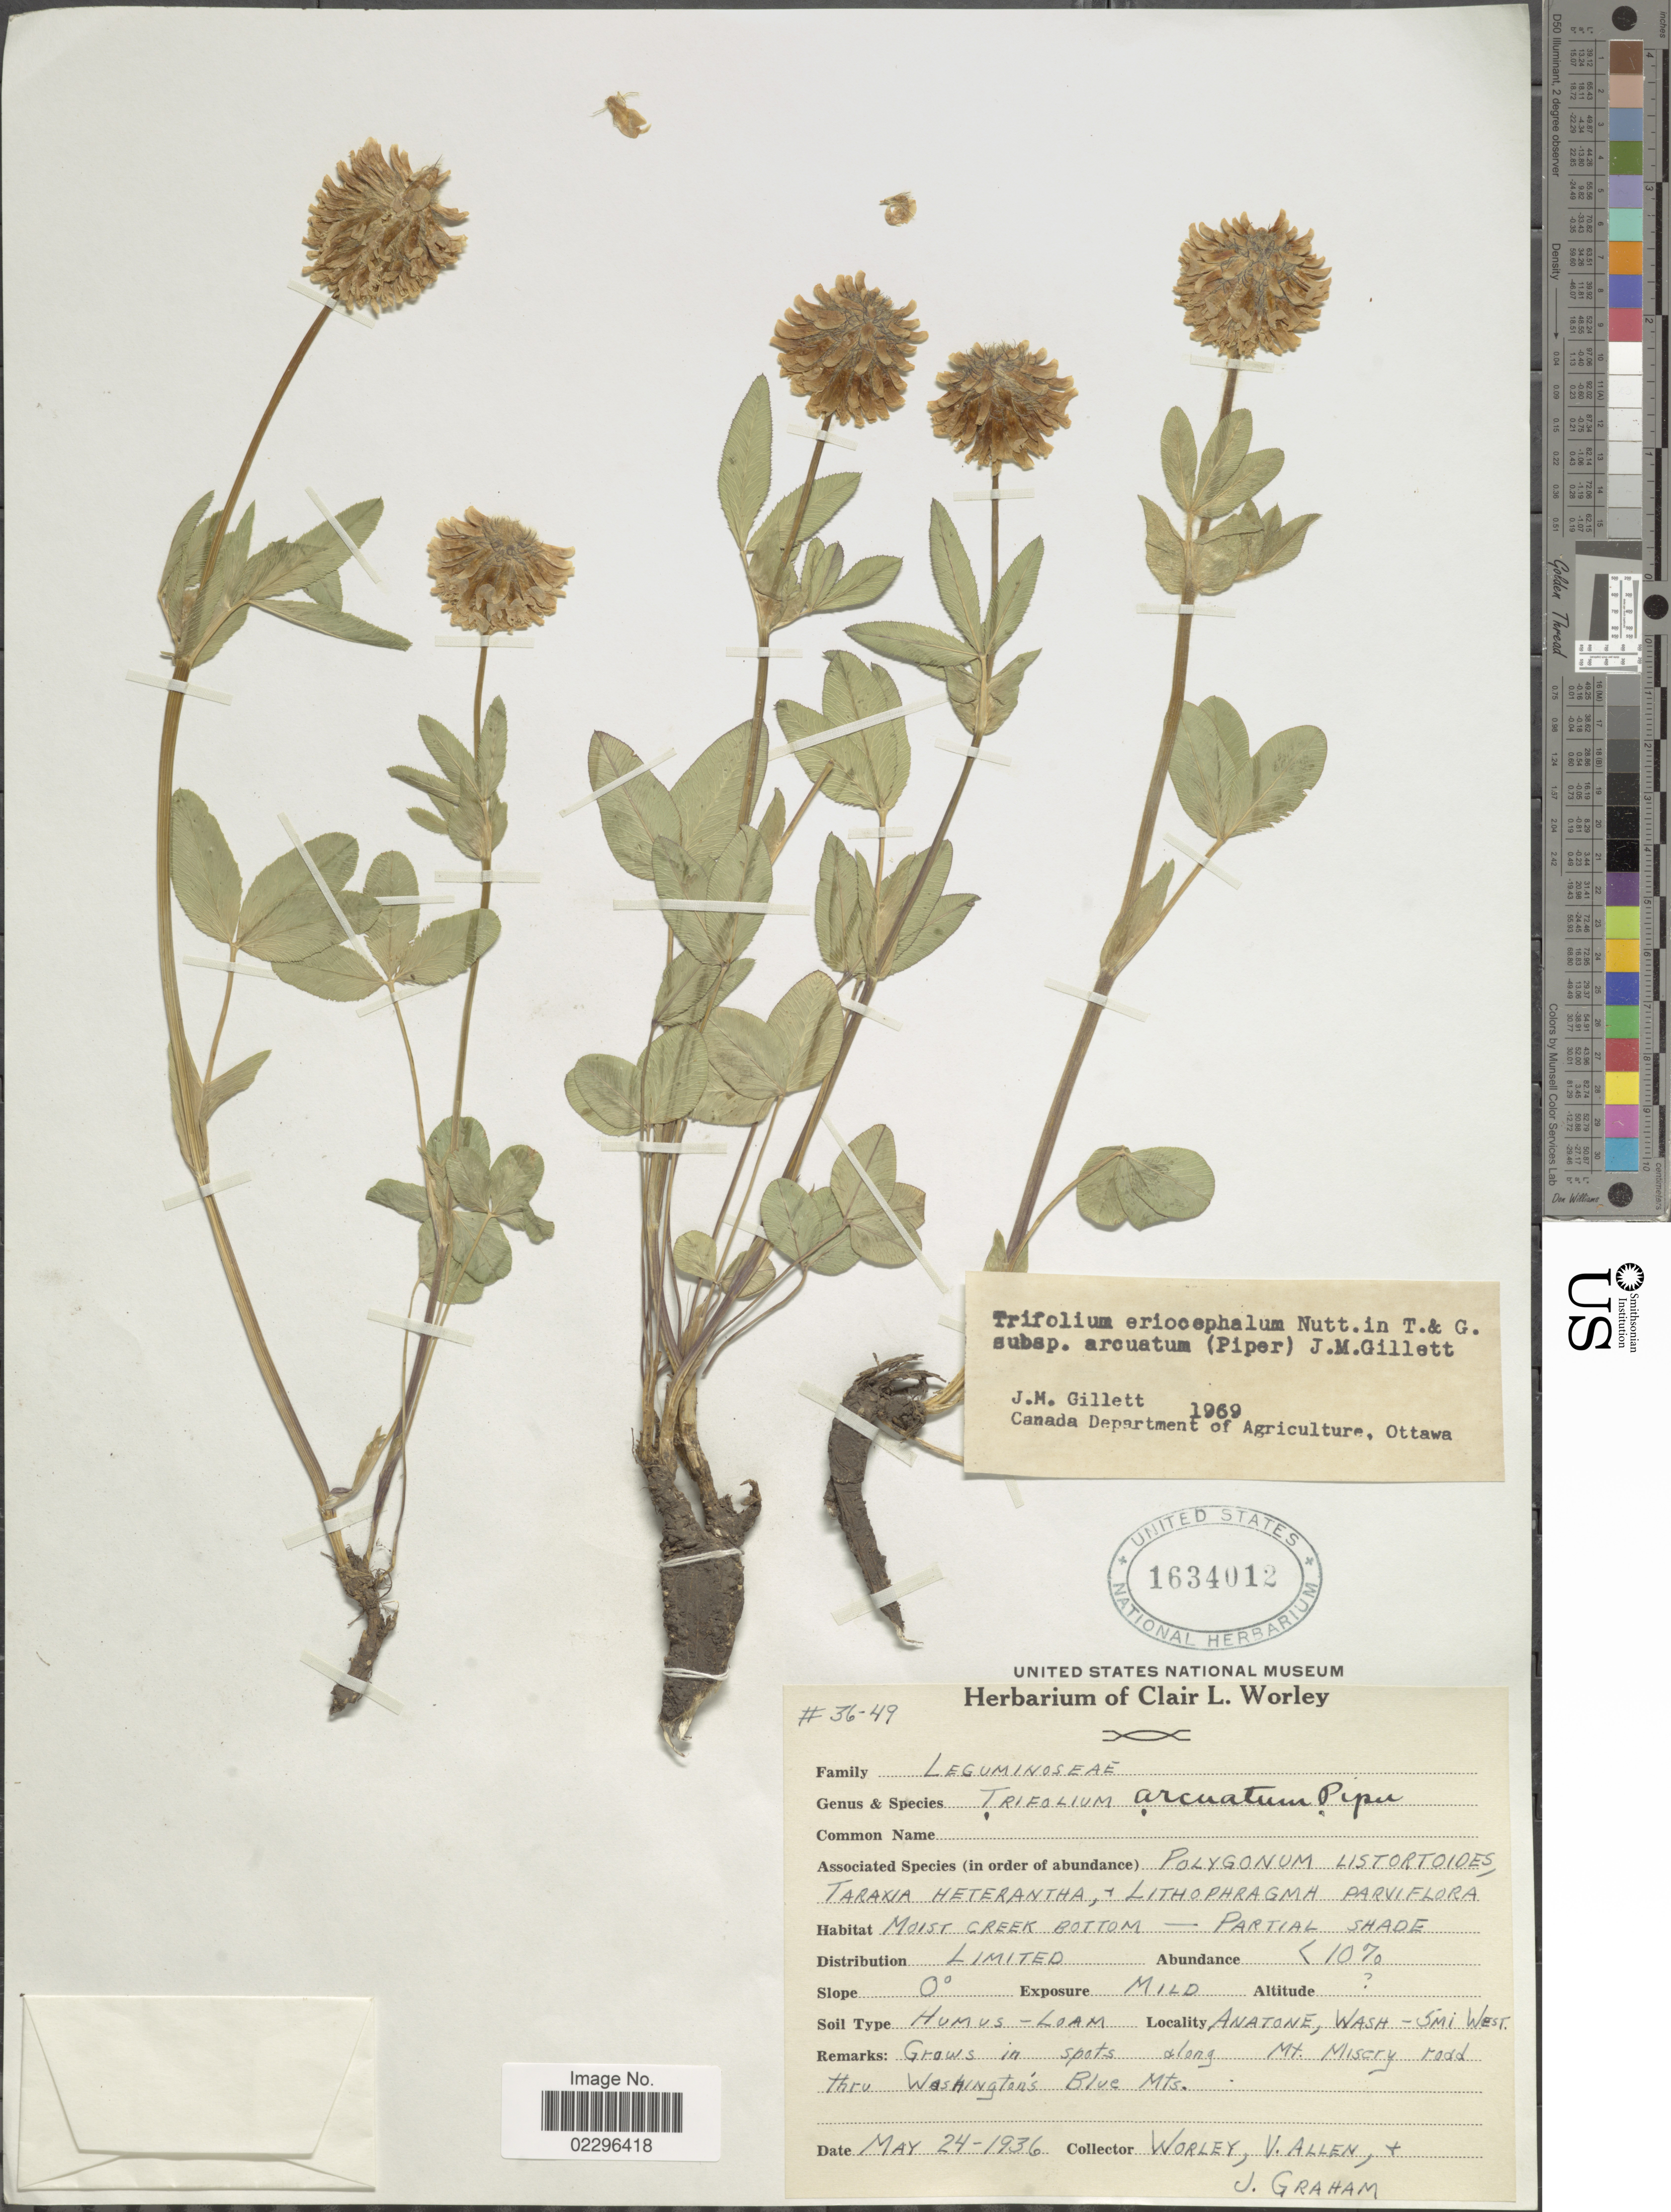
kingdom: Plantae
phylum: Tracheophyta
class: Magnoliopsida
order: Fabales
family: Fabaceae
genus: Trifolium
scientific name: Trifolium eriocephalum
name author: Nutt.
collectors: Worley, V. Allen & J. Graham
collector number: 36-49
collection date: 1936-05-24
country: United States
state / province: Washington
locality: Anatone, Wash - 5. mi West, along Mt. Miscry road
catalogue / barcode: US 1634012